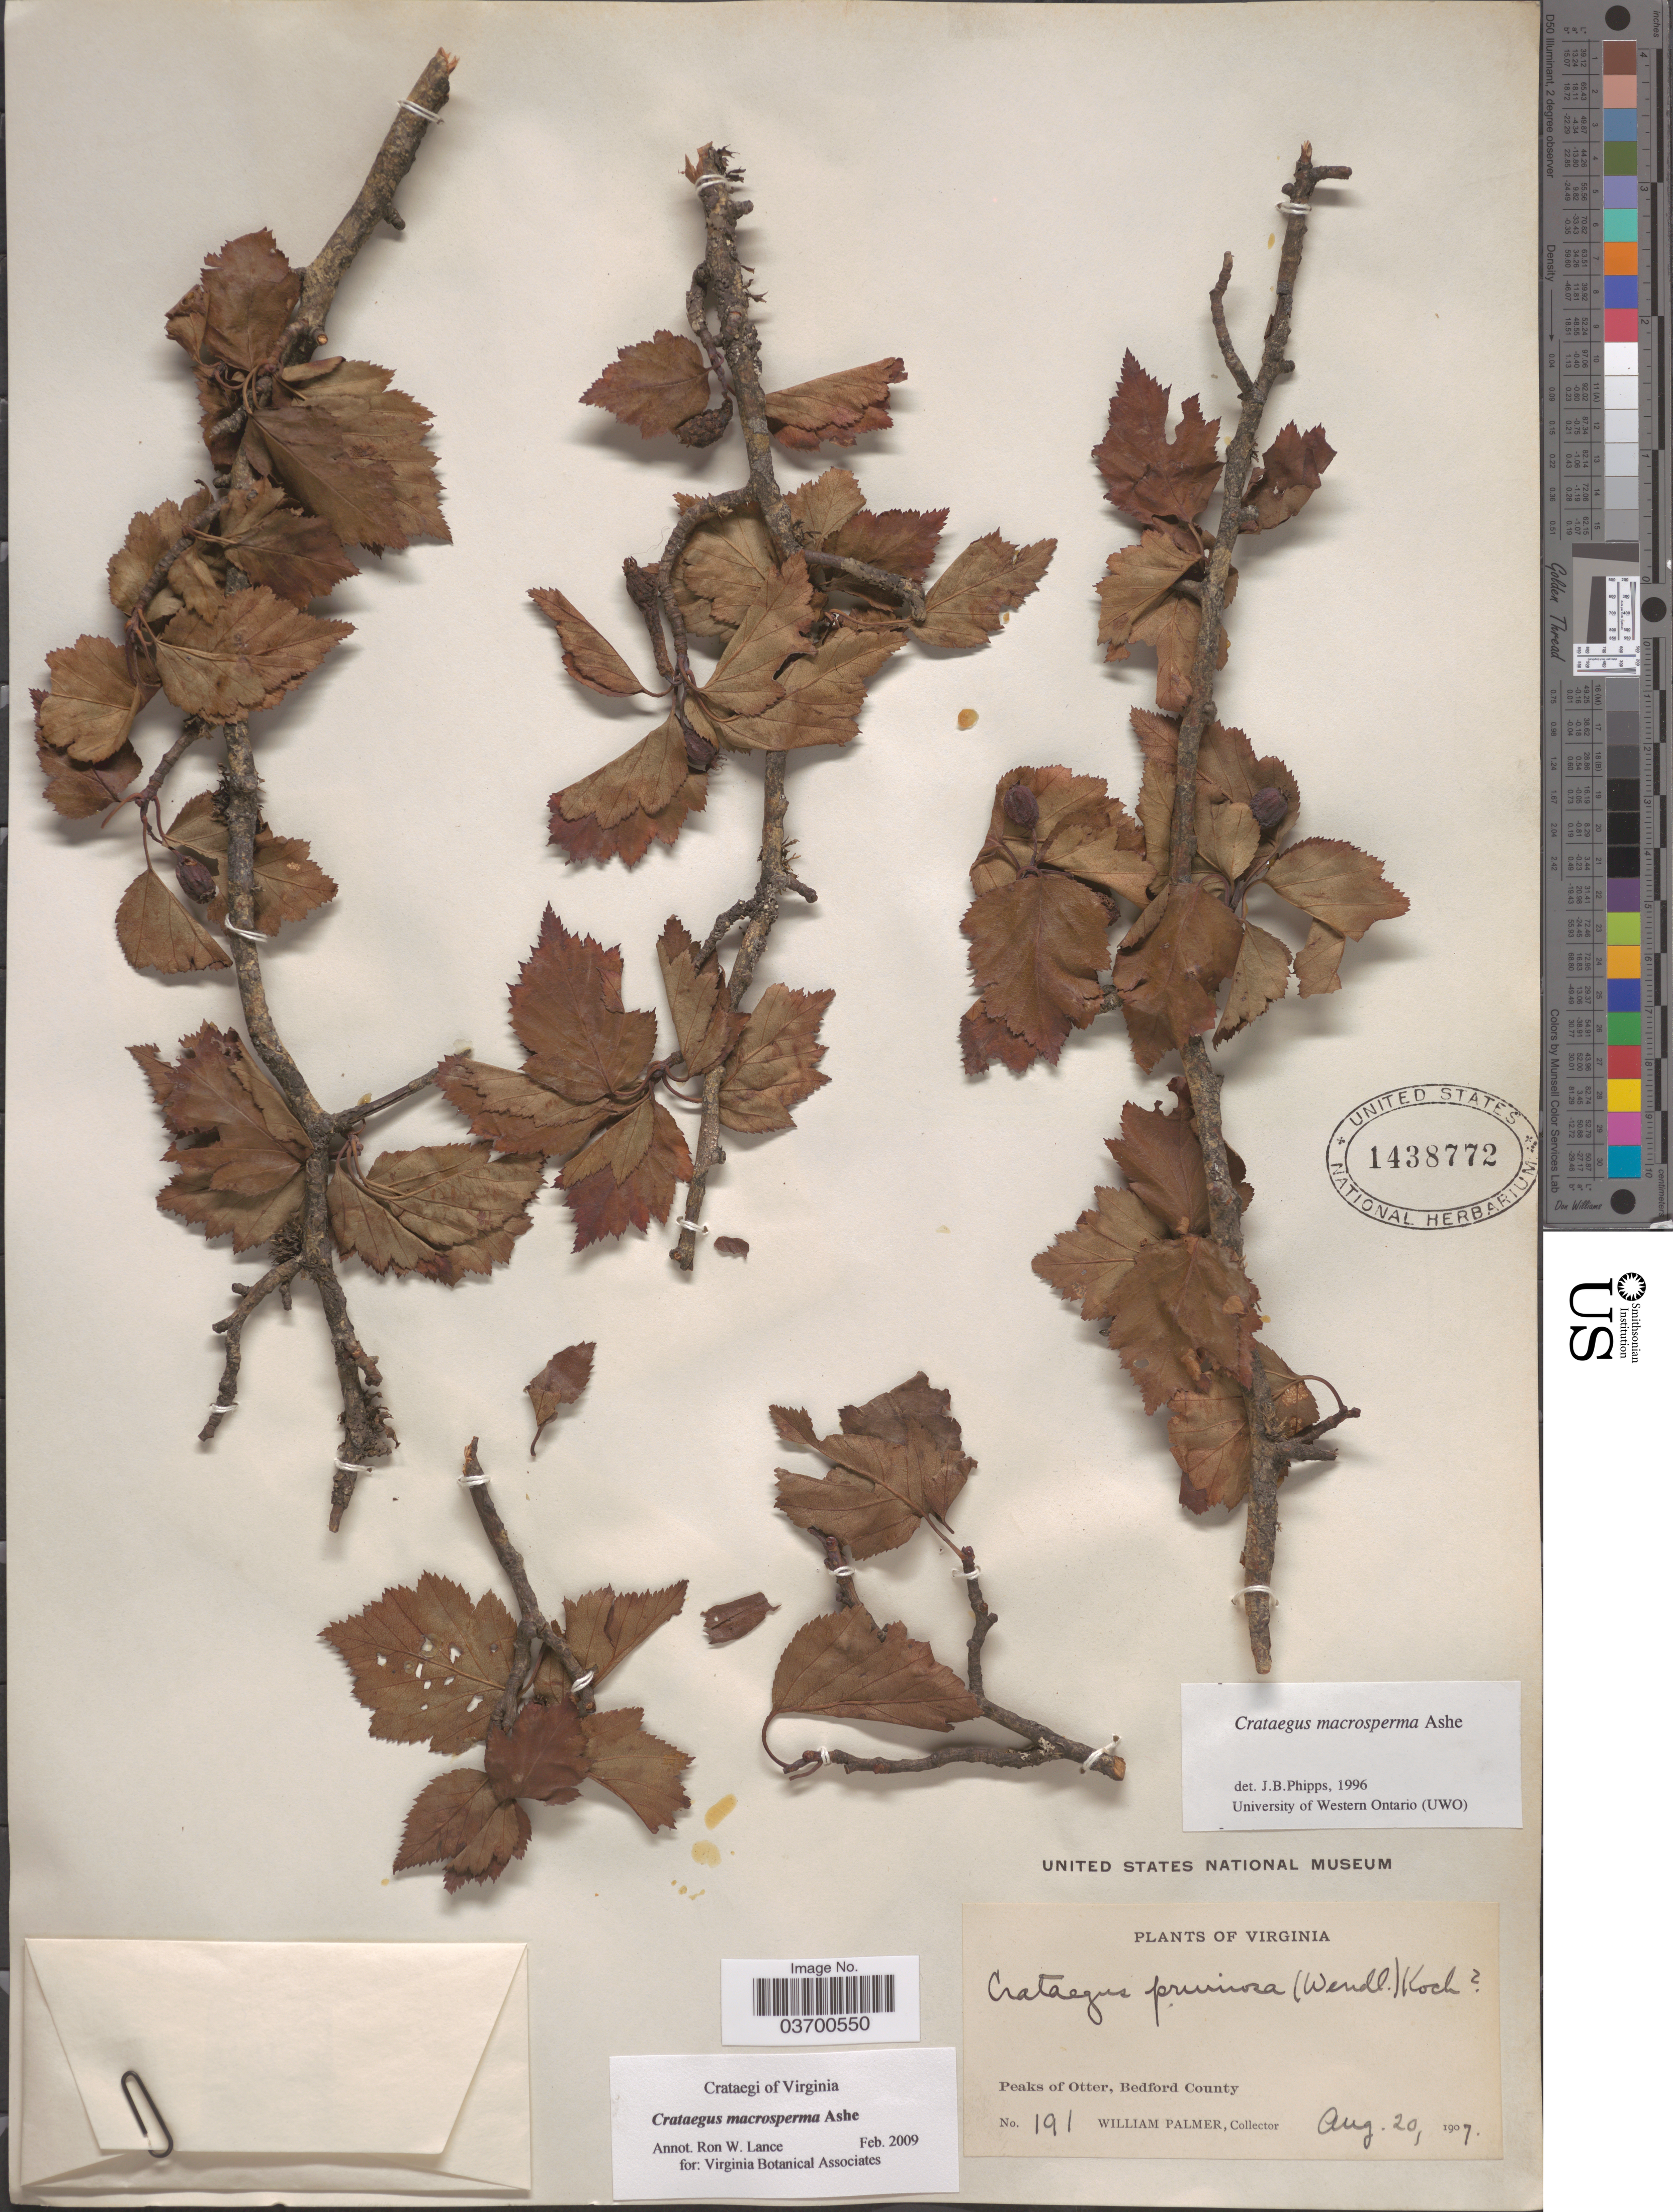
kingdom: Plantae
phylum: Tracheophyta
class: Magnoliopsida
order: Rosales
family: Rosaceae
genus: Crataegus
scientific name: Crataegus macrosperma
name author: Ashe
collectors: W. Palmer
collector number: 191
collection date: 1907-08-20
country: United States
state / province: Virginia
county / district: Bedford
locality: Peaks of Otter, Bedford County.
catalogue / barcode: US 1438772